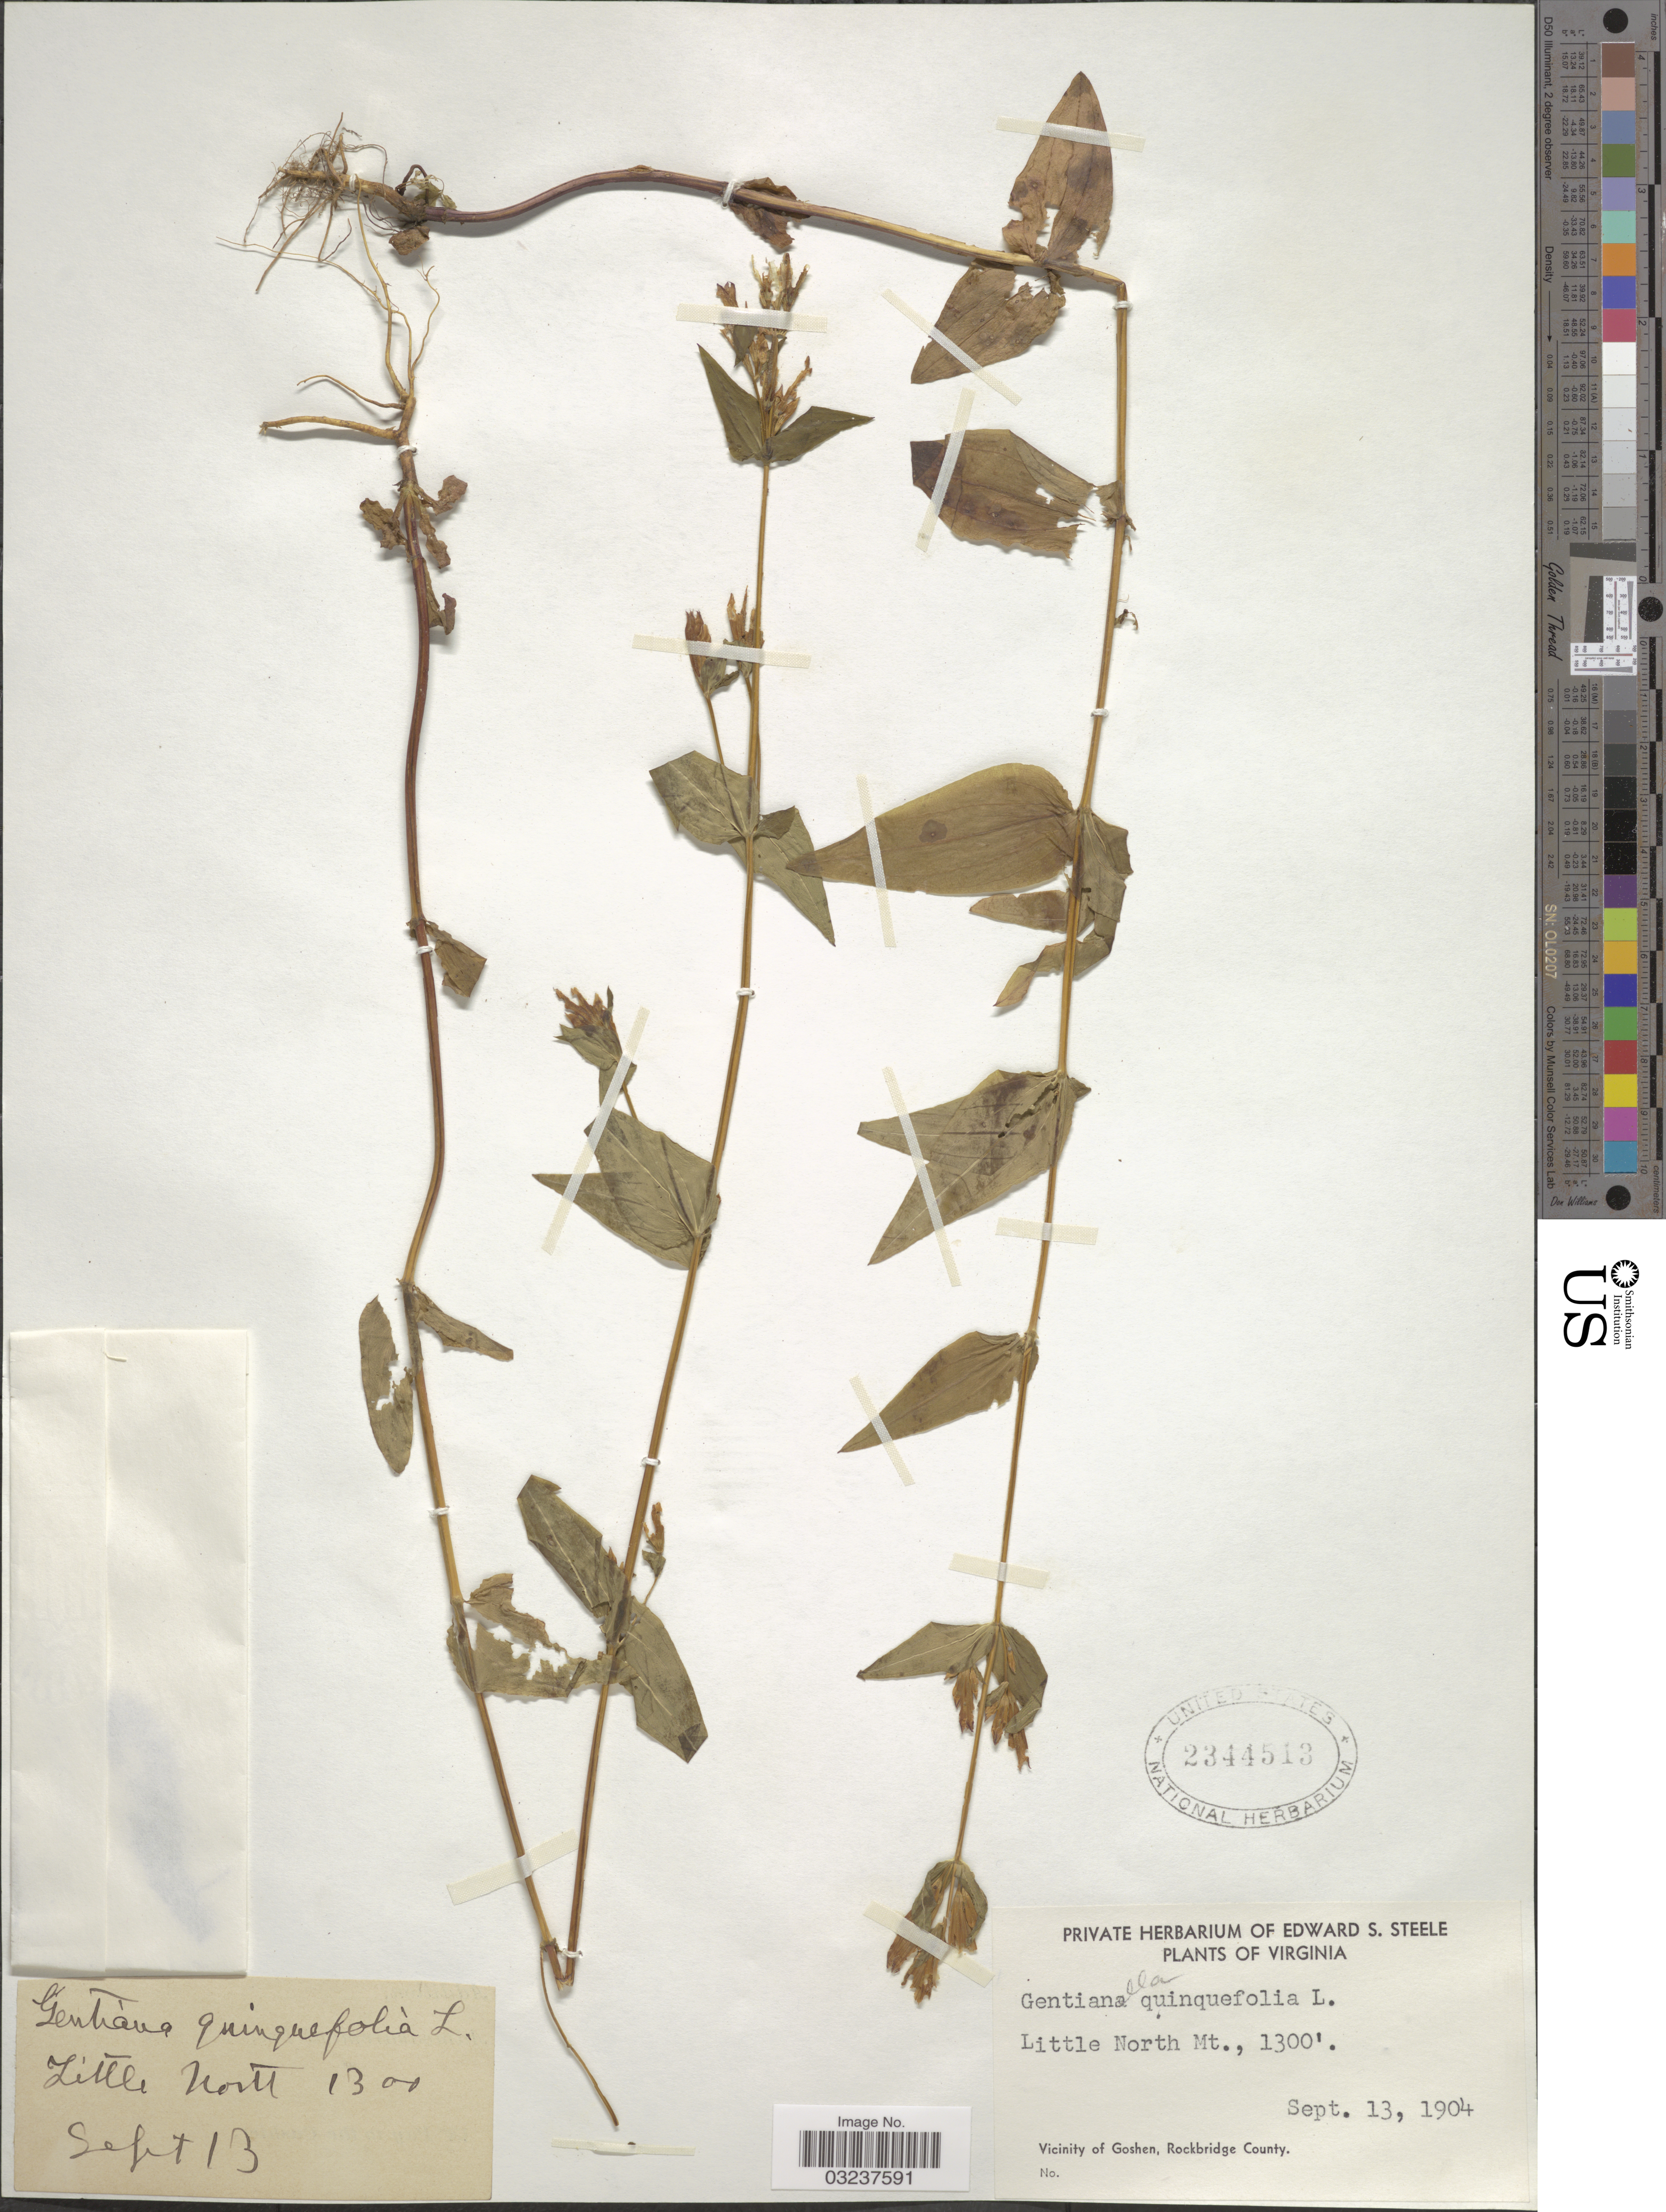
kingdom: Plantae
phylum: Tracheophyta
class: Magnoliopsida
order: Gentianales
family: Gentianaceae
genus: Gentianella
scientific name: Gentianella quinquefolia subsp. quinquefolia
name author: (L.) Small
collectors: ex herb. Edward S. Steele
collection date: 1904-09-13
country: United States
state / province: Virginia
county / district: Rockbridge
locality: Little North Mt., Vicinity of Goshen, Rockbridge County.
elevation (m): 396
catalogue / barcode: US 2344513